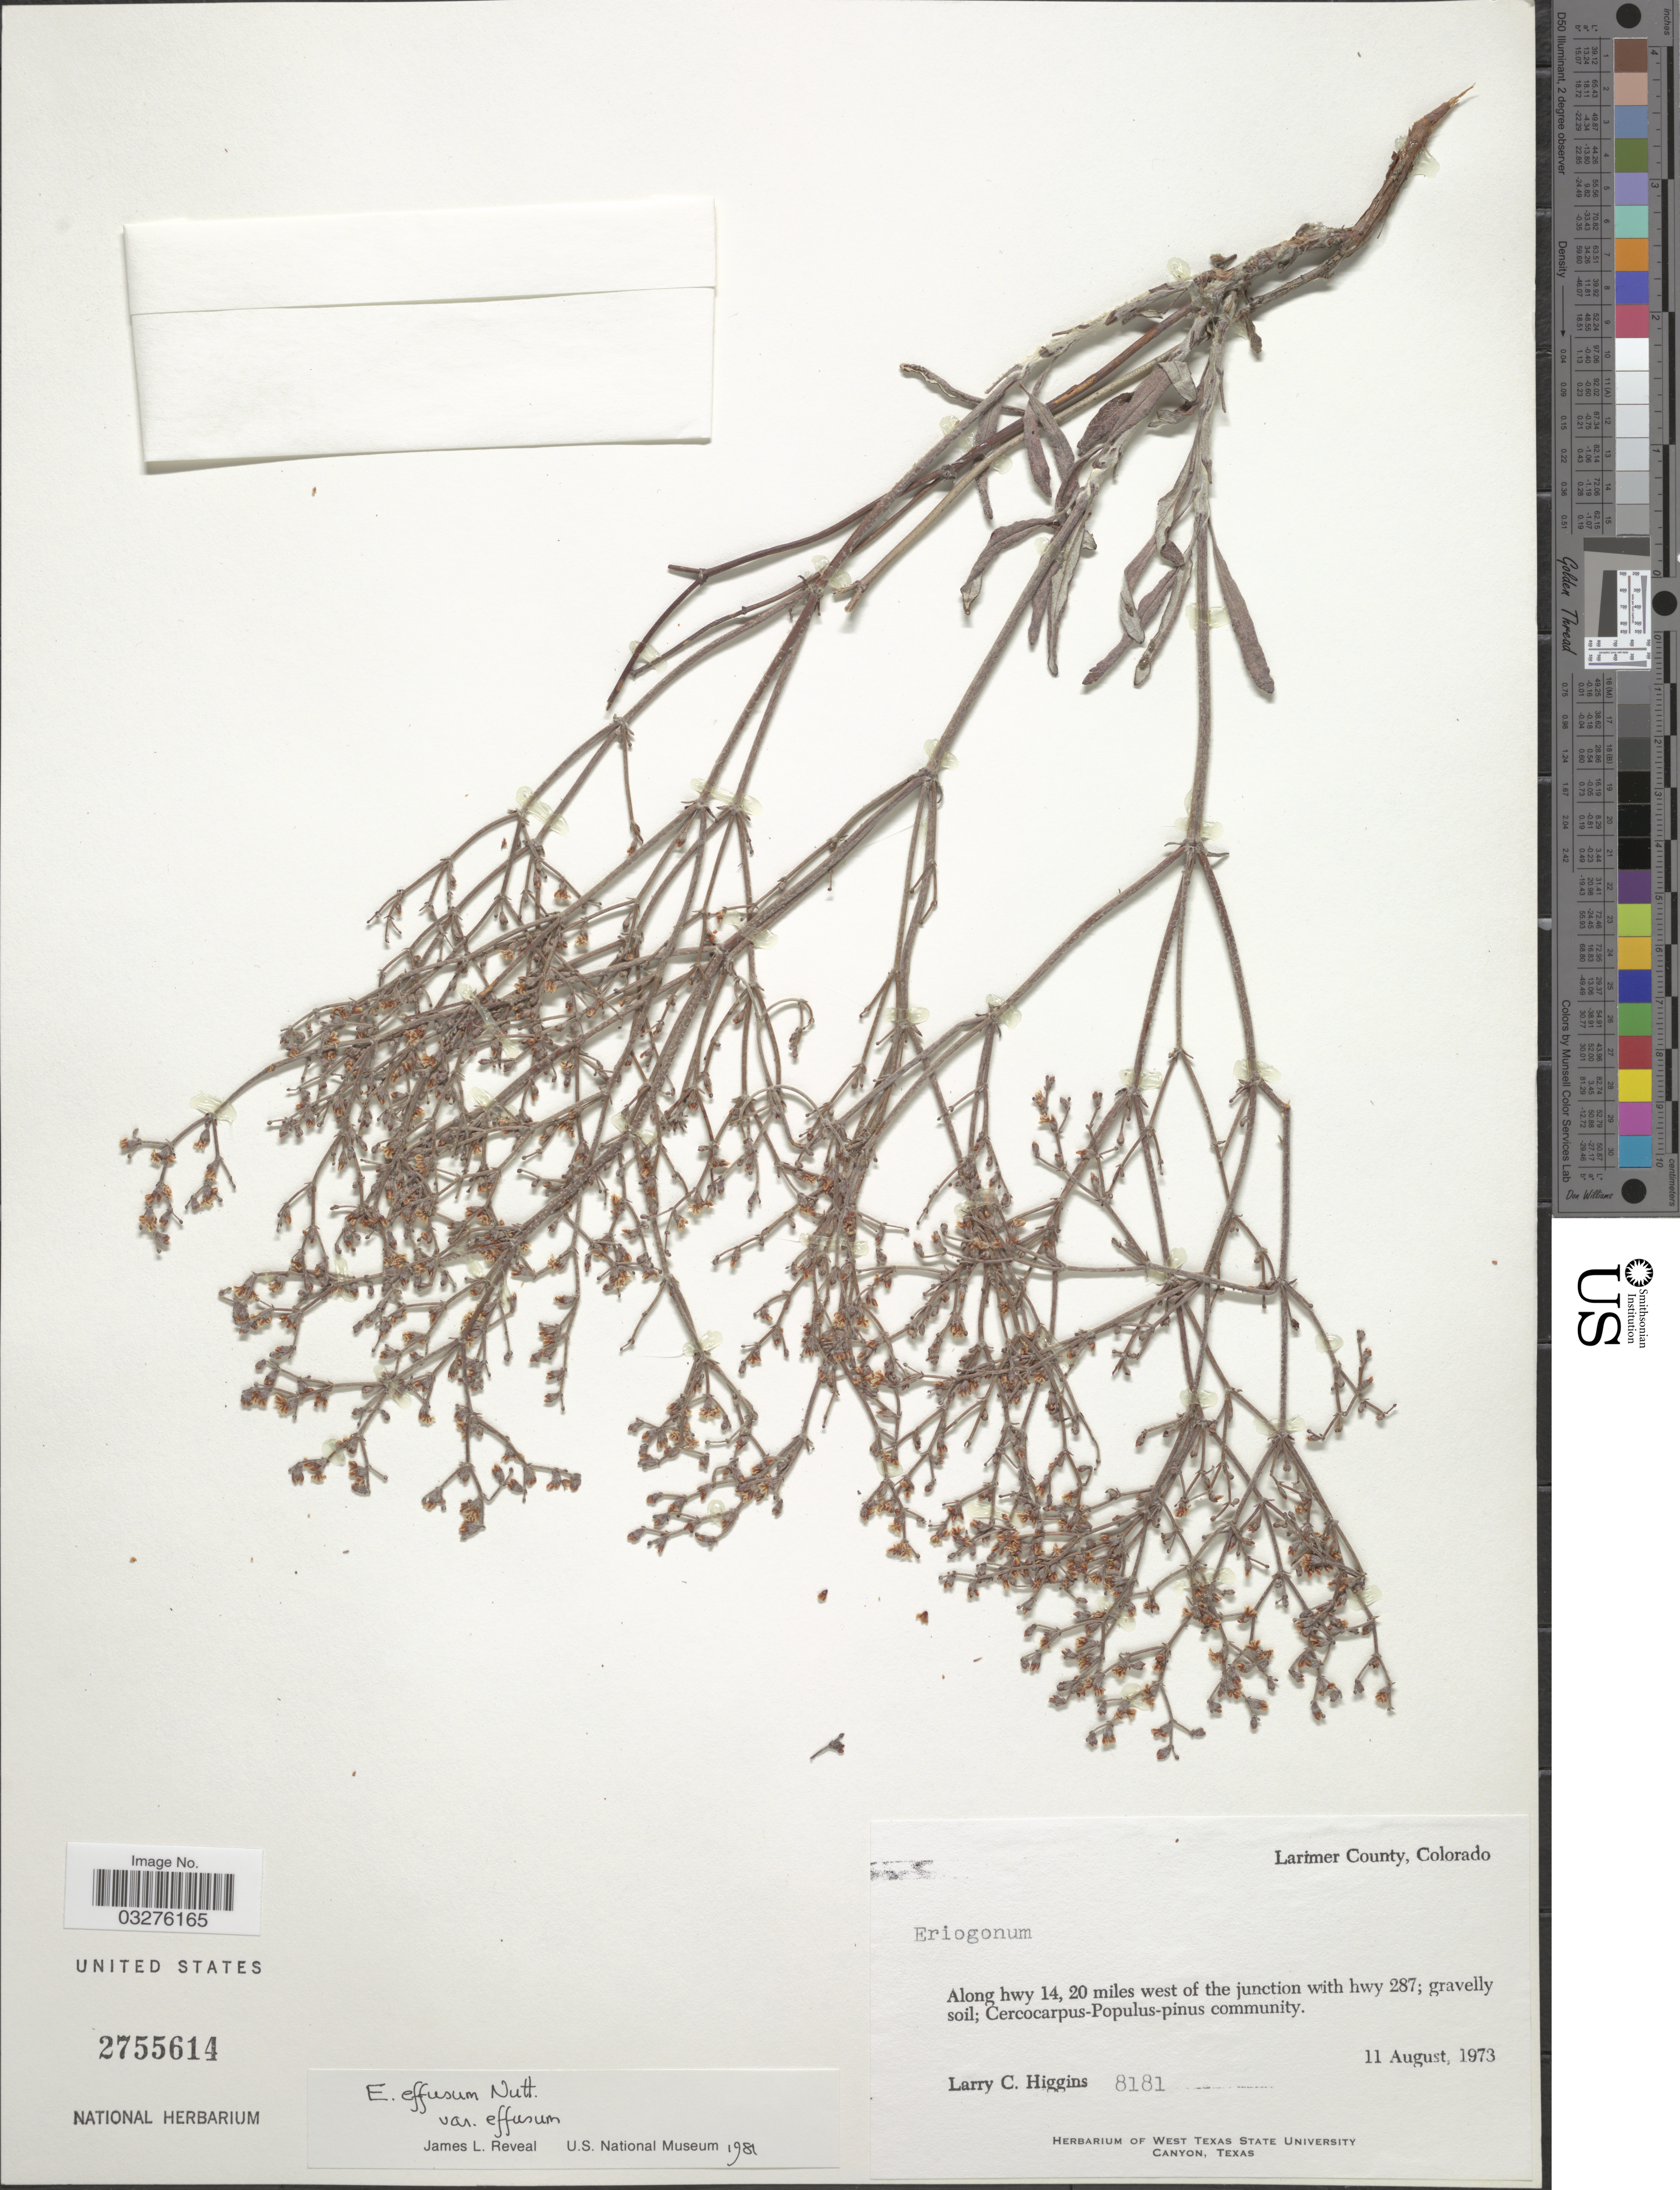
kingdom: Plantae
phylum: Tracheophyta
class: Magnoliopsida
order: Caryophyllales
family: Polygonaceae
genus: Eriogonum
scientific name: Eriogonum effusum var. effusum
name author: Nutt.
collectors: L. Higgins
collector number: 8181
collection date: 1973-08-11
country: United States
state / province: Colorado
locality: Larmer County, Along hwy 14, 20 miles west of the junction with hwy 287.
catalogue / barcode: US 2755614